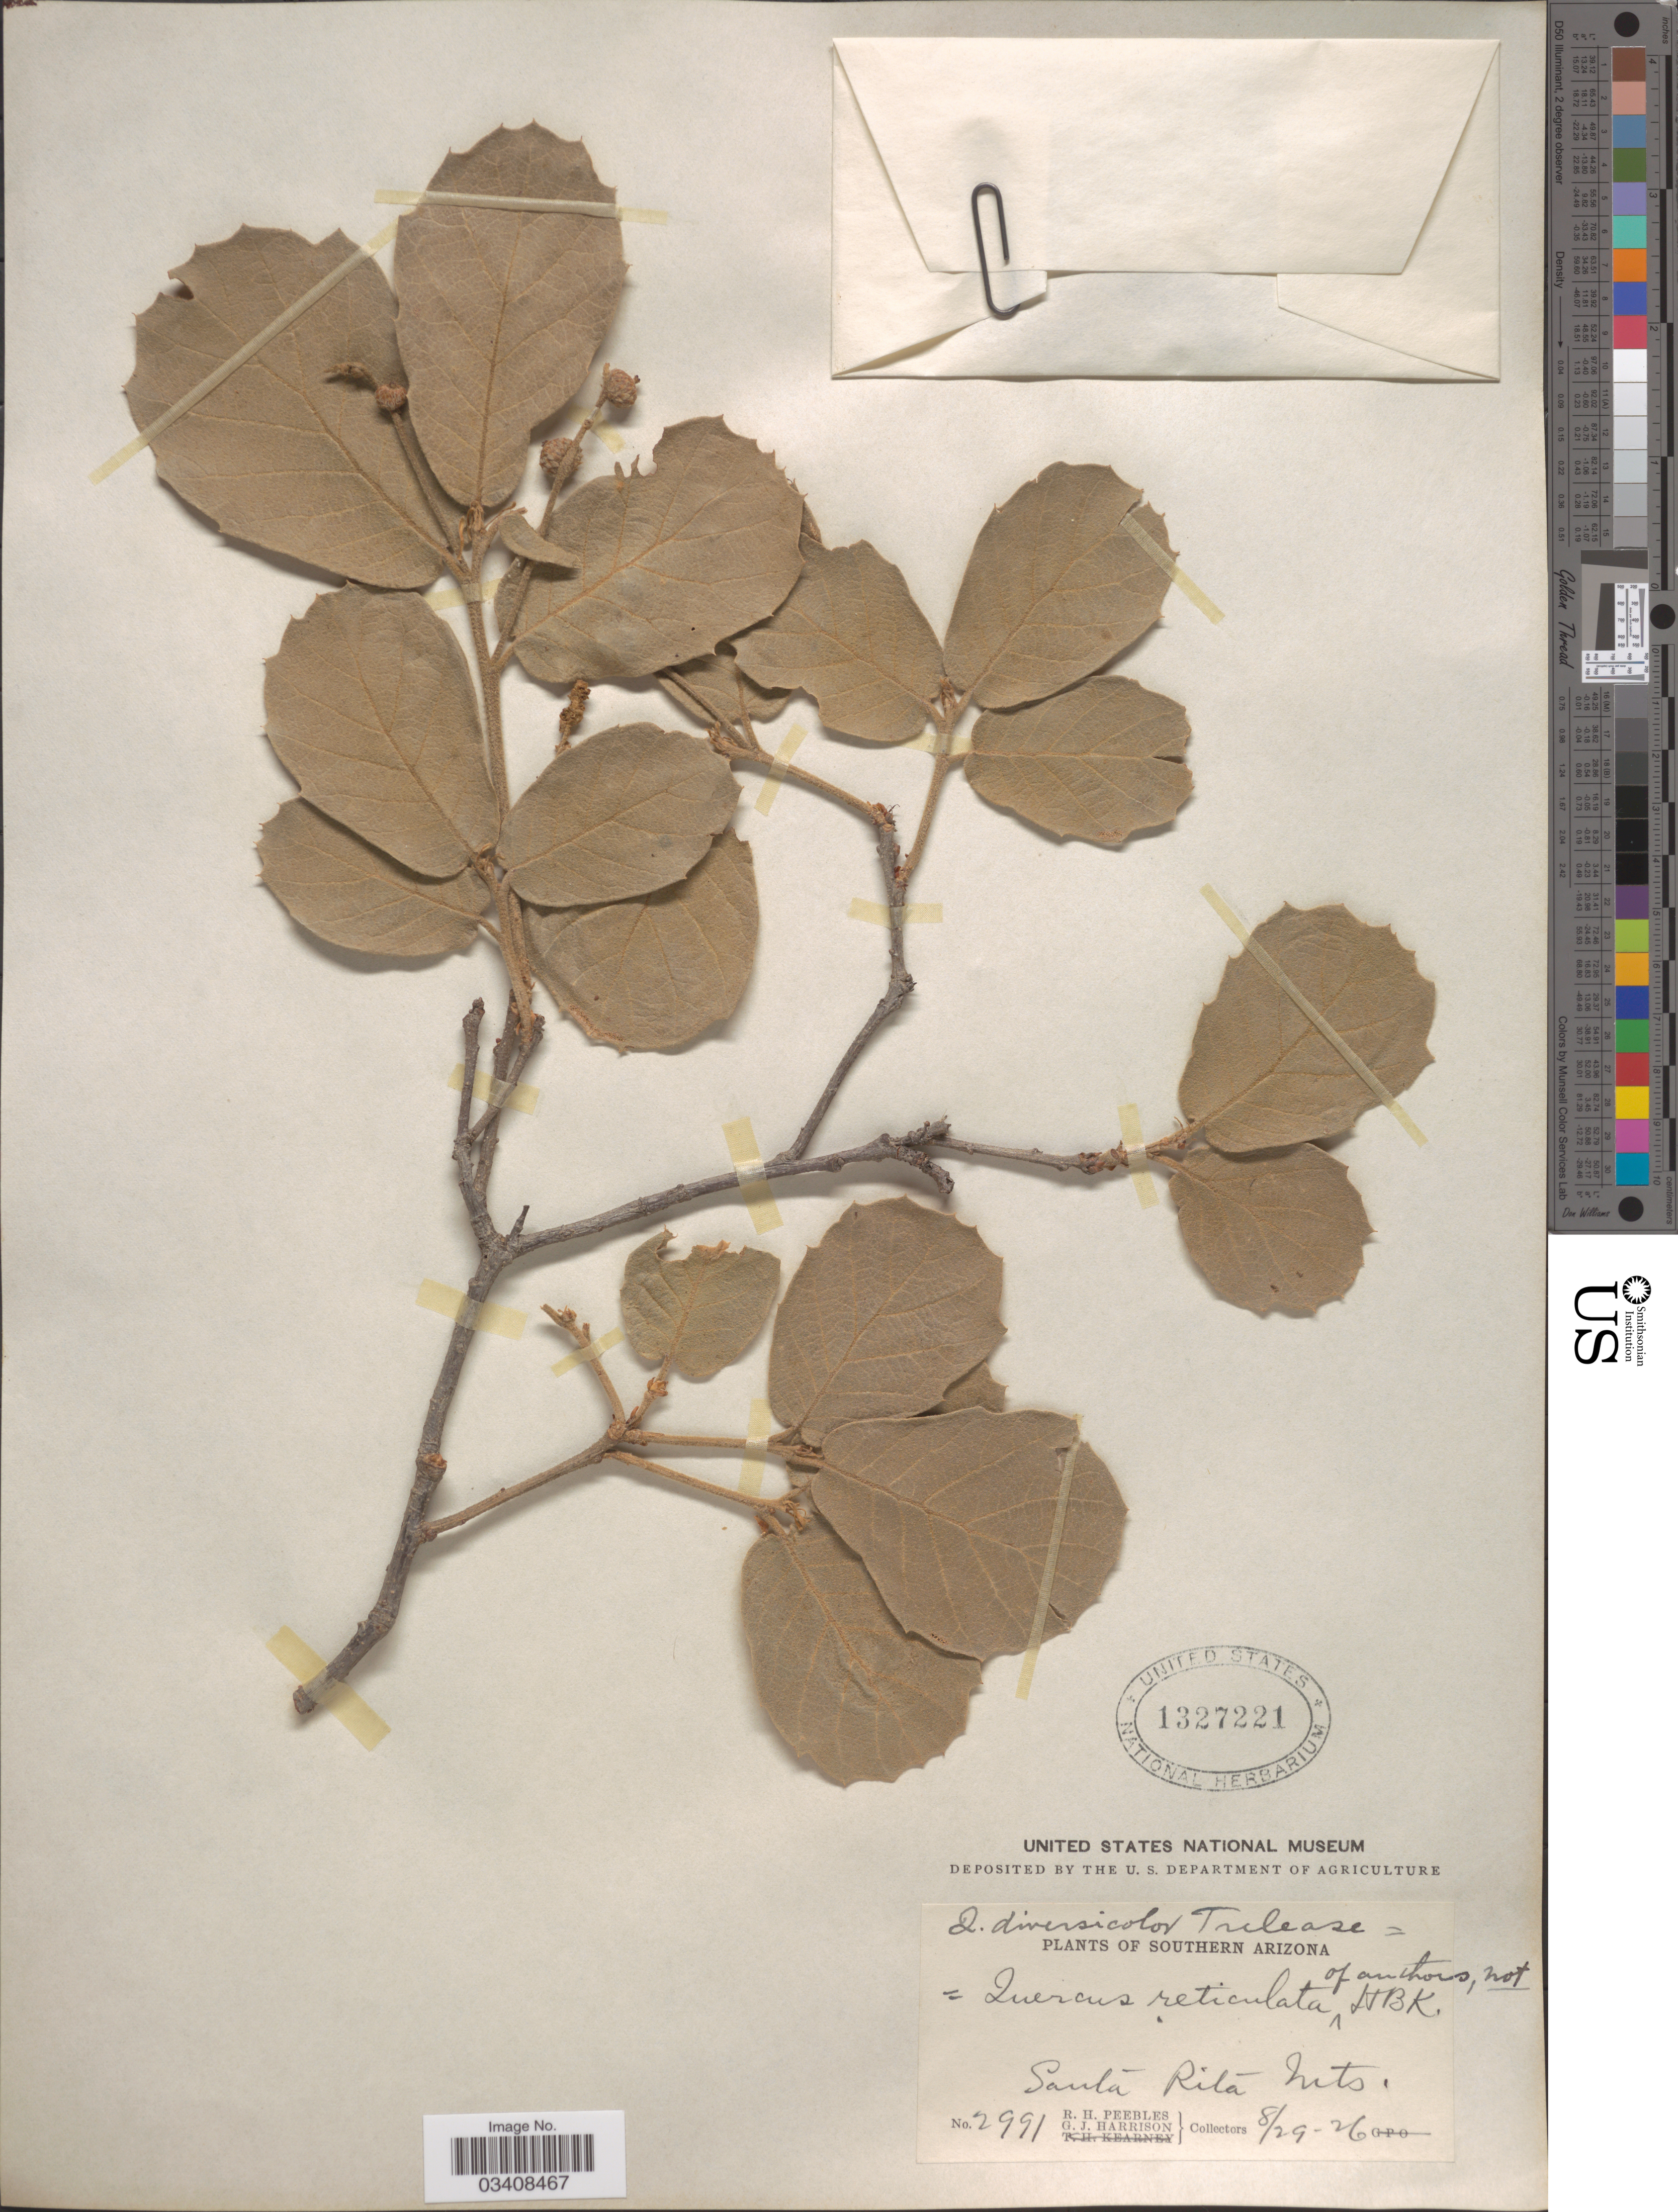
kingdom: Plantae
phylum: Tracheophyta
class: Magnoliopsida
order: Fagales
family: Fagaceae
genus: Quercus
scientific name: Quercus rugosa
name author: Née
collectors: R. H. Peebles & G. J. Harrison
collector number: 2991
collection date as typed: Transcribed d/m/y: 29/8/26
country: United States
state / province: Arizona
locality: Southern Arizona. Santa Rita Mts.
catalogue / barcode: US 1327221